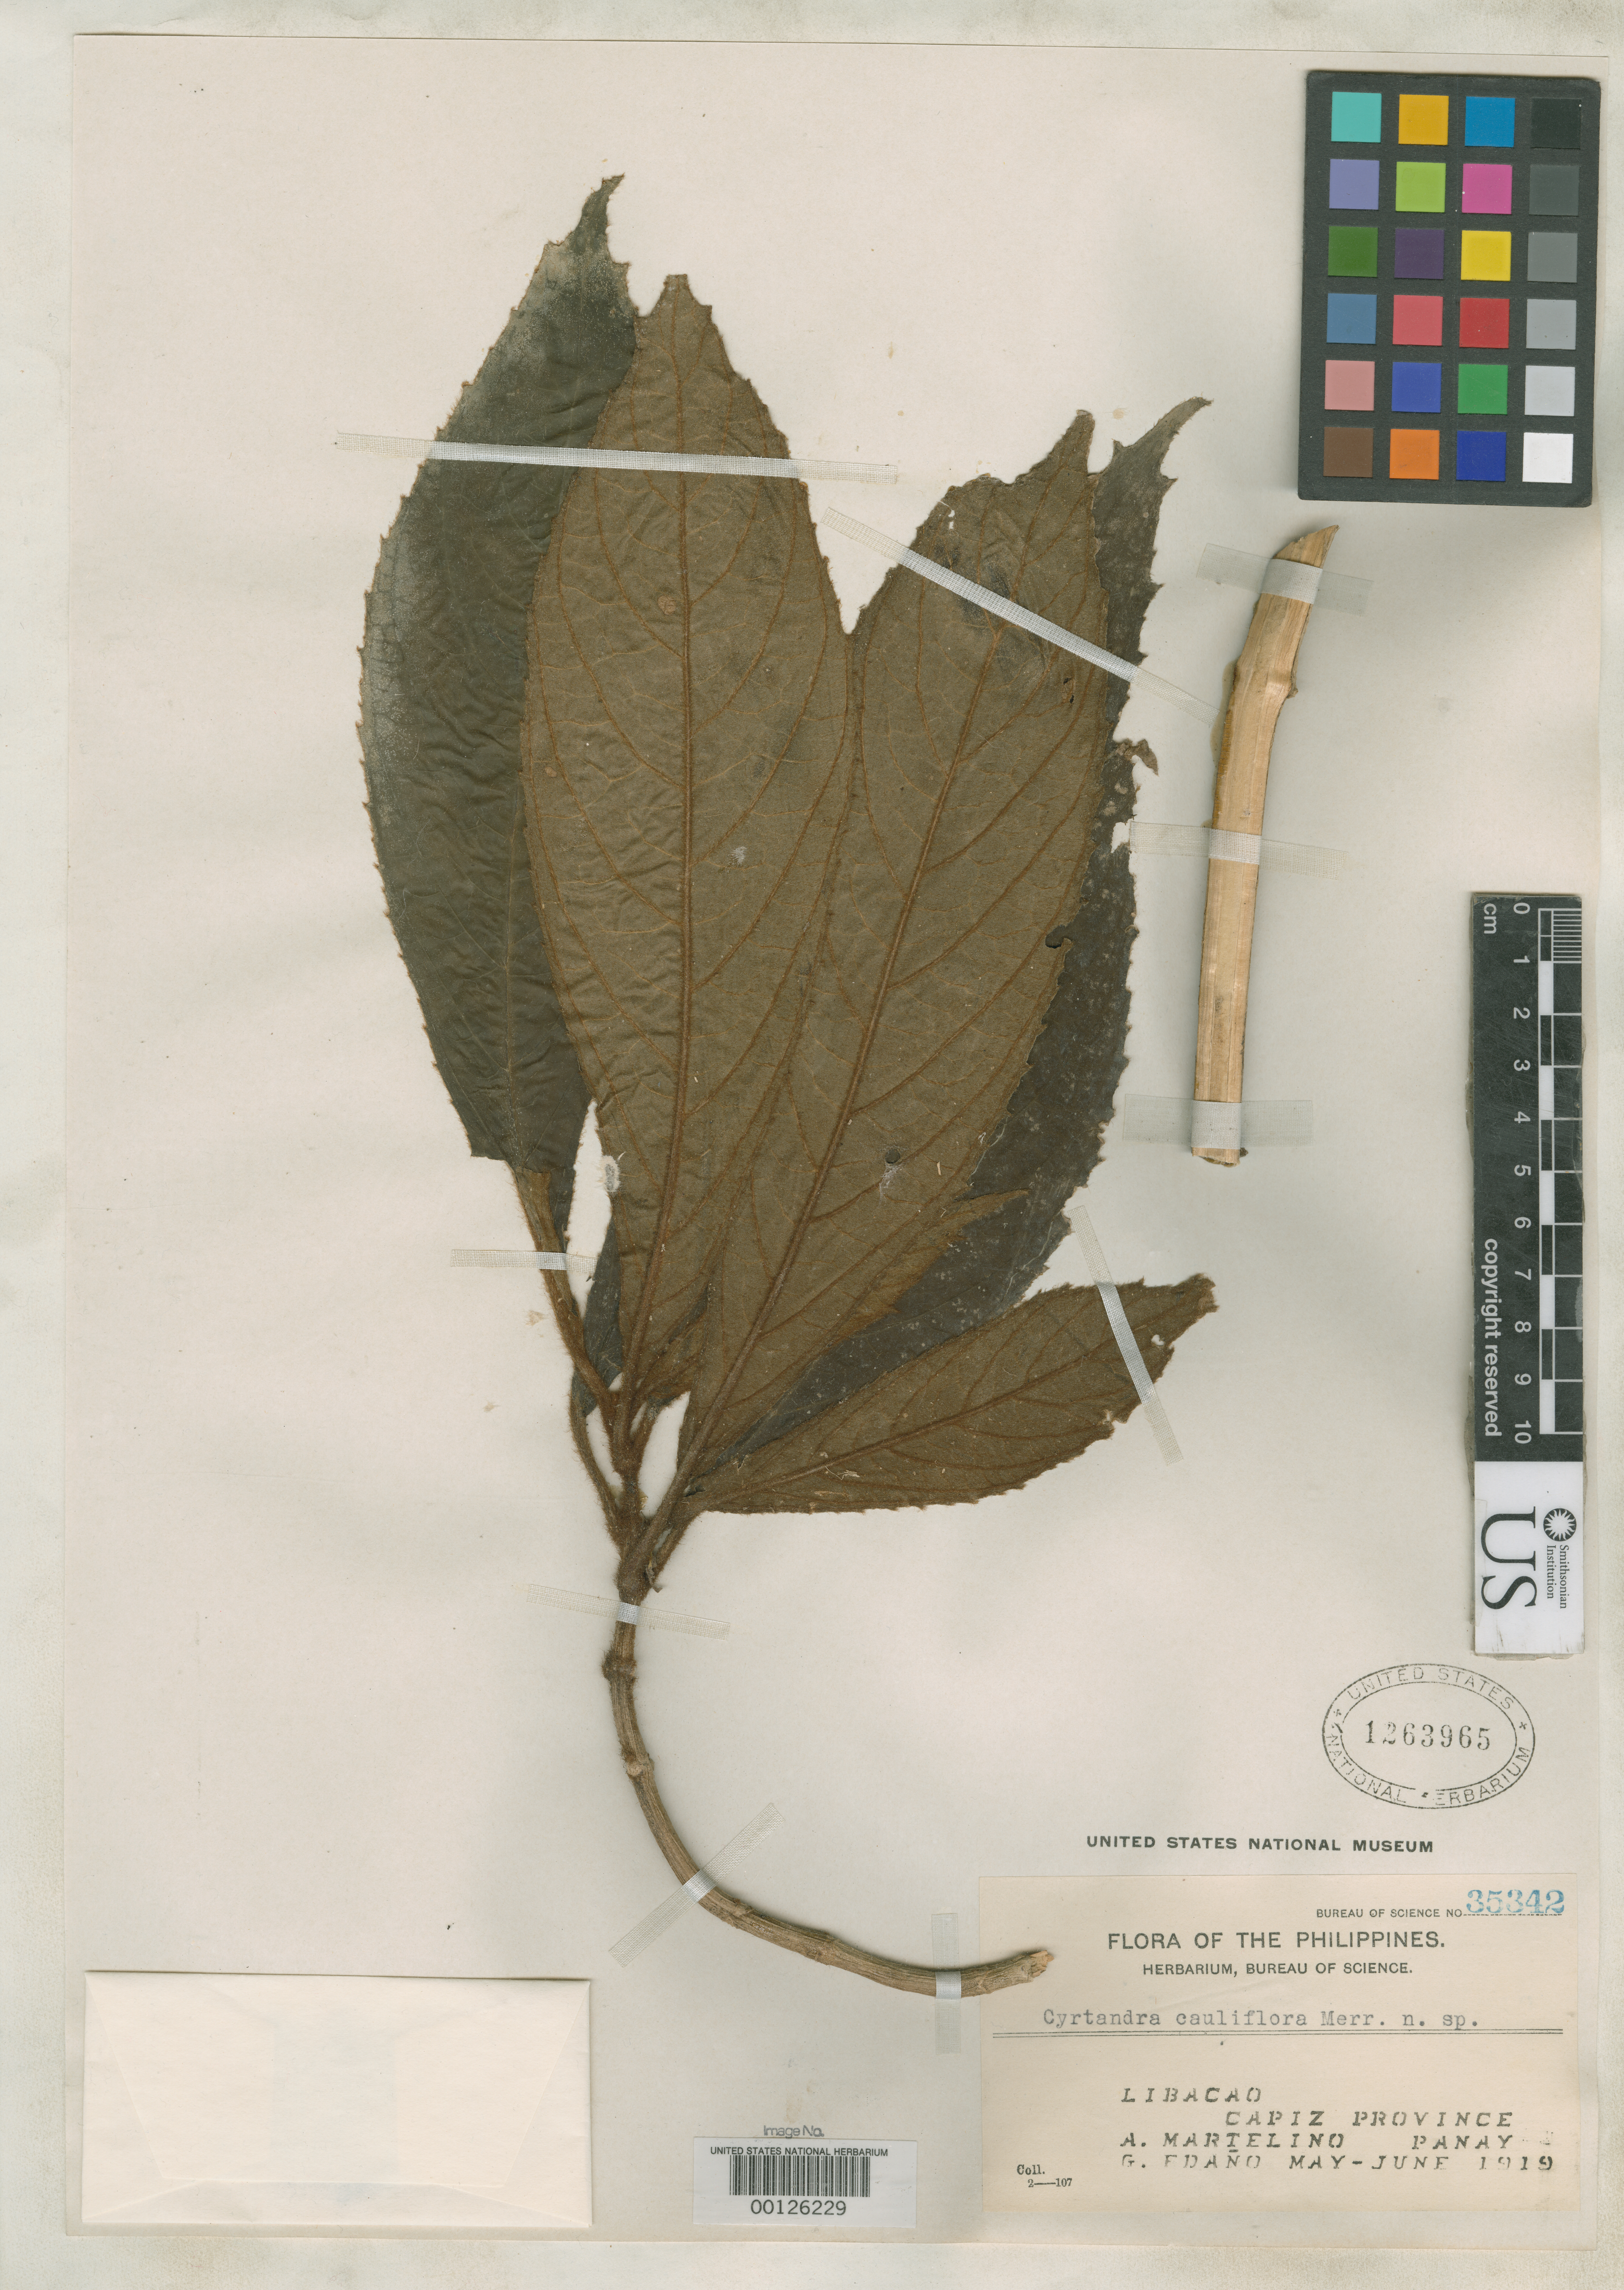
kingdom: Plantae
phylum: Tracheophyta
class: Magnoliopsida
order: Lamiales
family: Gesneriaceae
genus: Cyrtandra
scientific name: Cyrtandra cauliflora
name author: Merr.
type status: Isolectotype; Type Collection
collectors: A. Martelino & G. E. Edaño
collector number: Bur. Sci. 35342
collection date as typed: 03 Jun 1919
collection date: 1919-06-03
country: Philippines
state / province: Western Visayas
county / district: Capiz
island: Panay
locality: Libacao.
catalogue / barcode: US 1263965